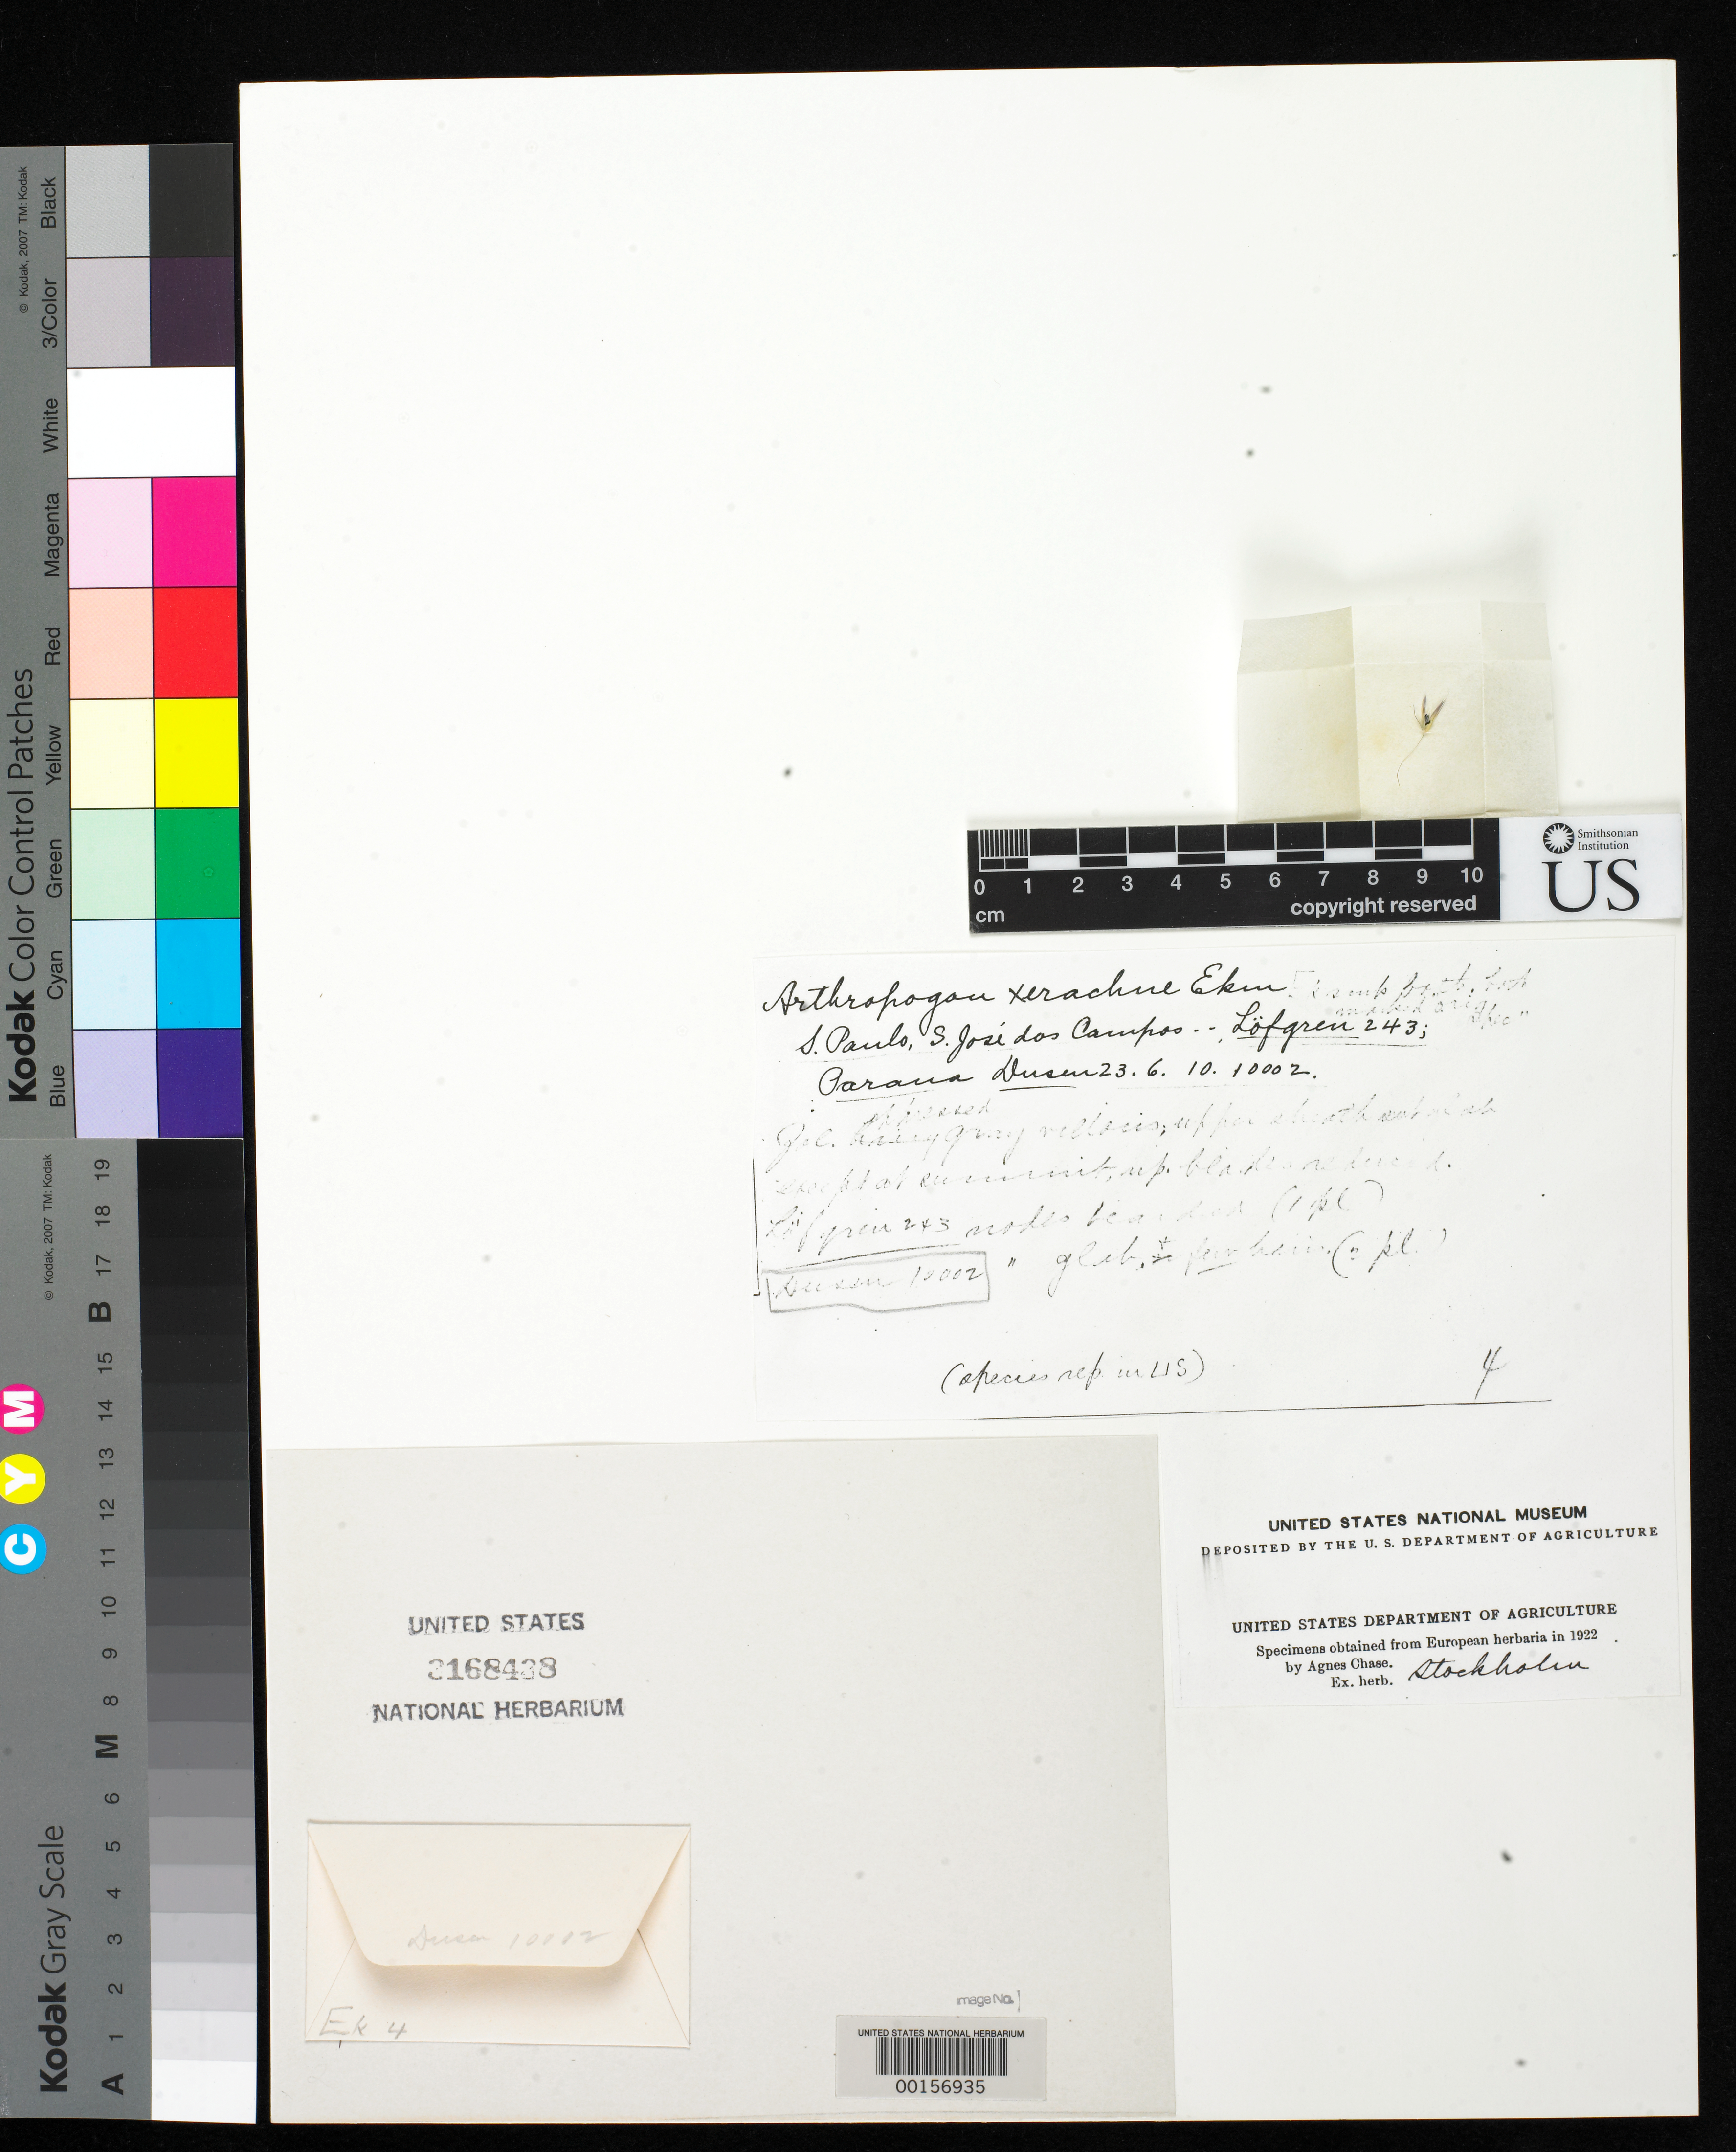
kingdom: Plantae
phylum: Tracheophyta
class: Liliopsida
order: Poales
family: Poaceae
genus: Arthropogon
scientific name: Arthropogon xerachne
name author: Ekman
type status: Type Fragment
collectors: P. Dusén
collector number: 10002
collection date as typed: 23 --- 1910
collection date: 1910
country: Brazil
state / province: Paraná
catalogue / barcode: US 3168438